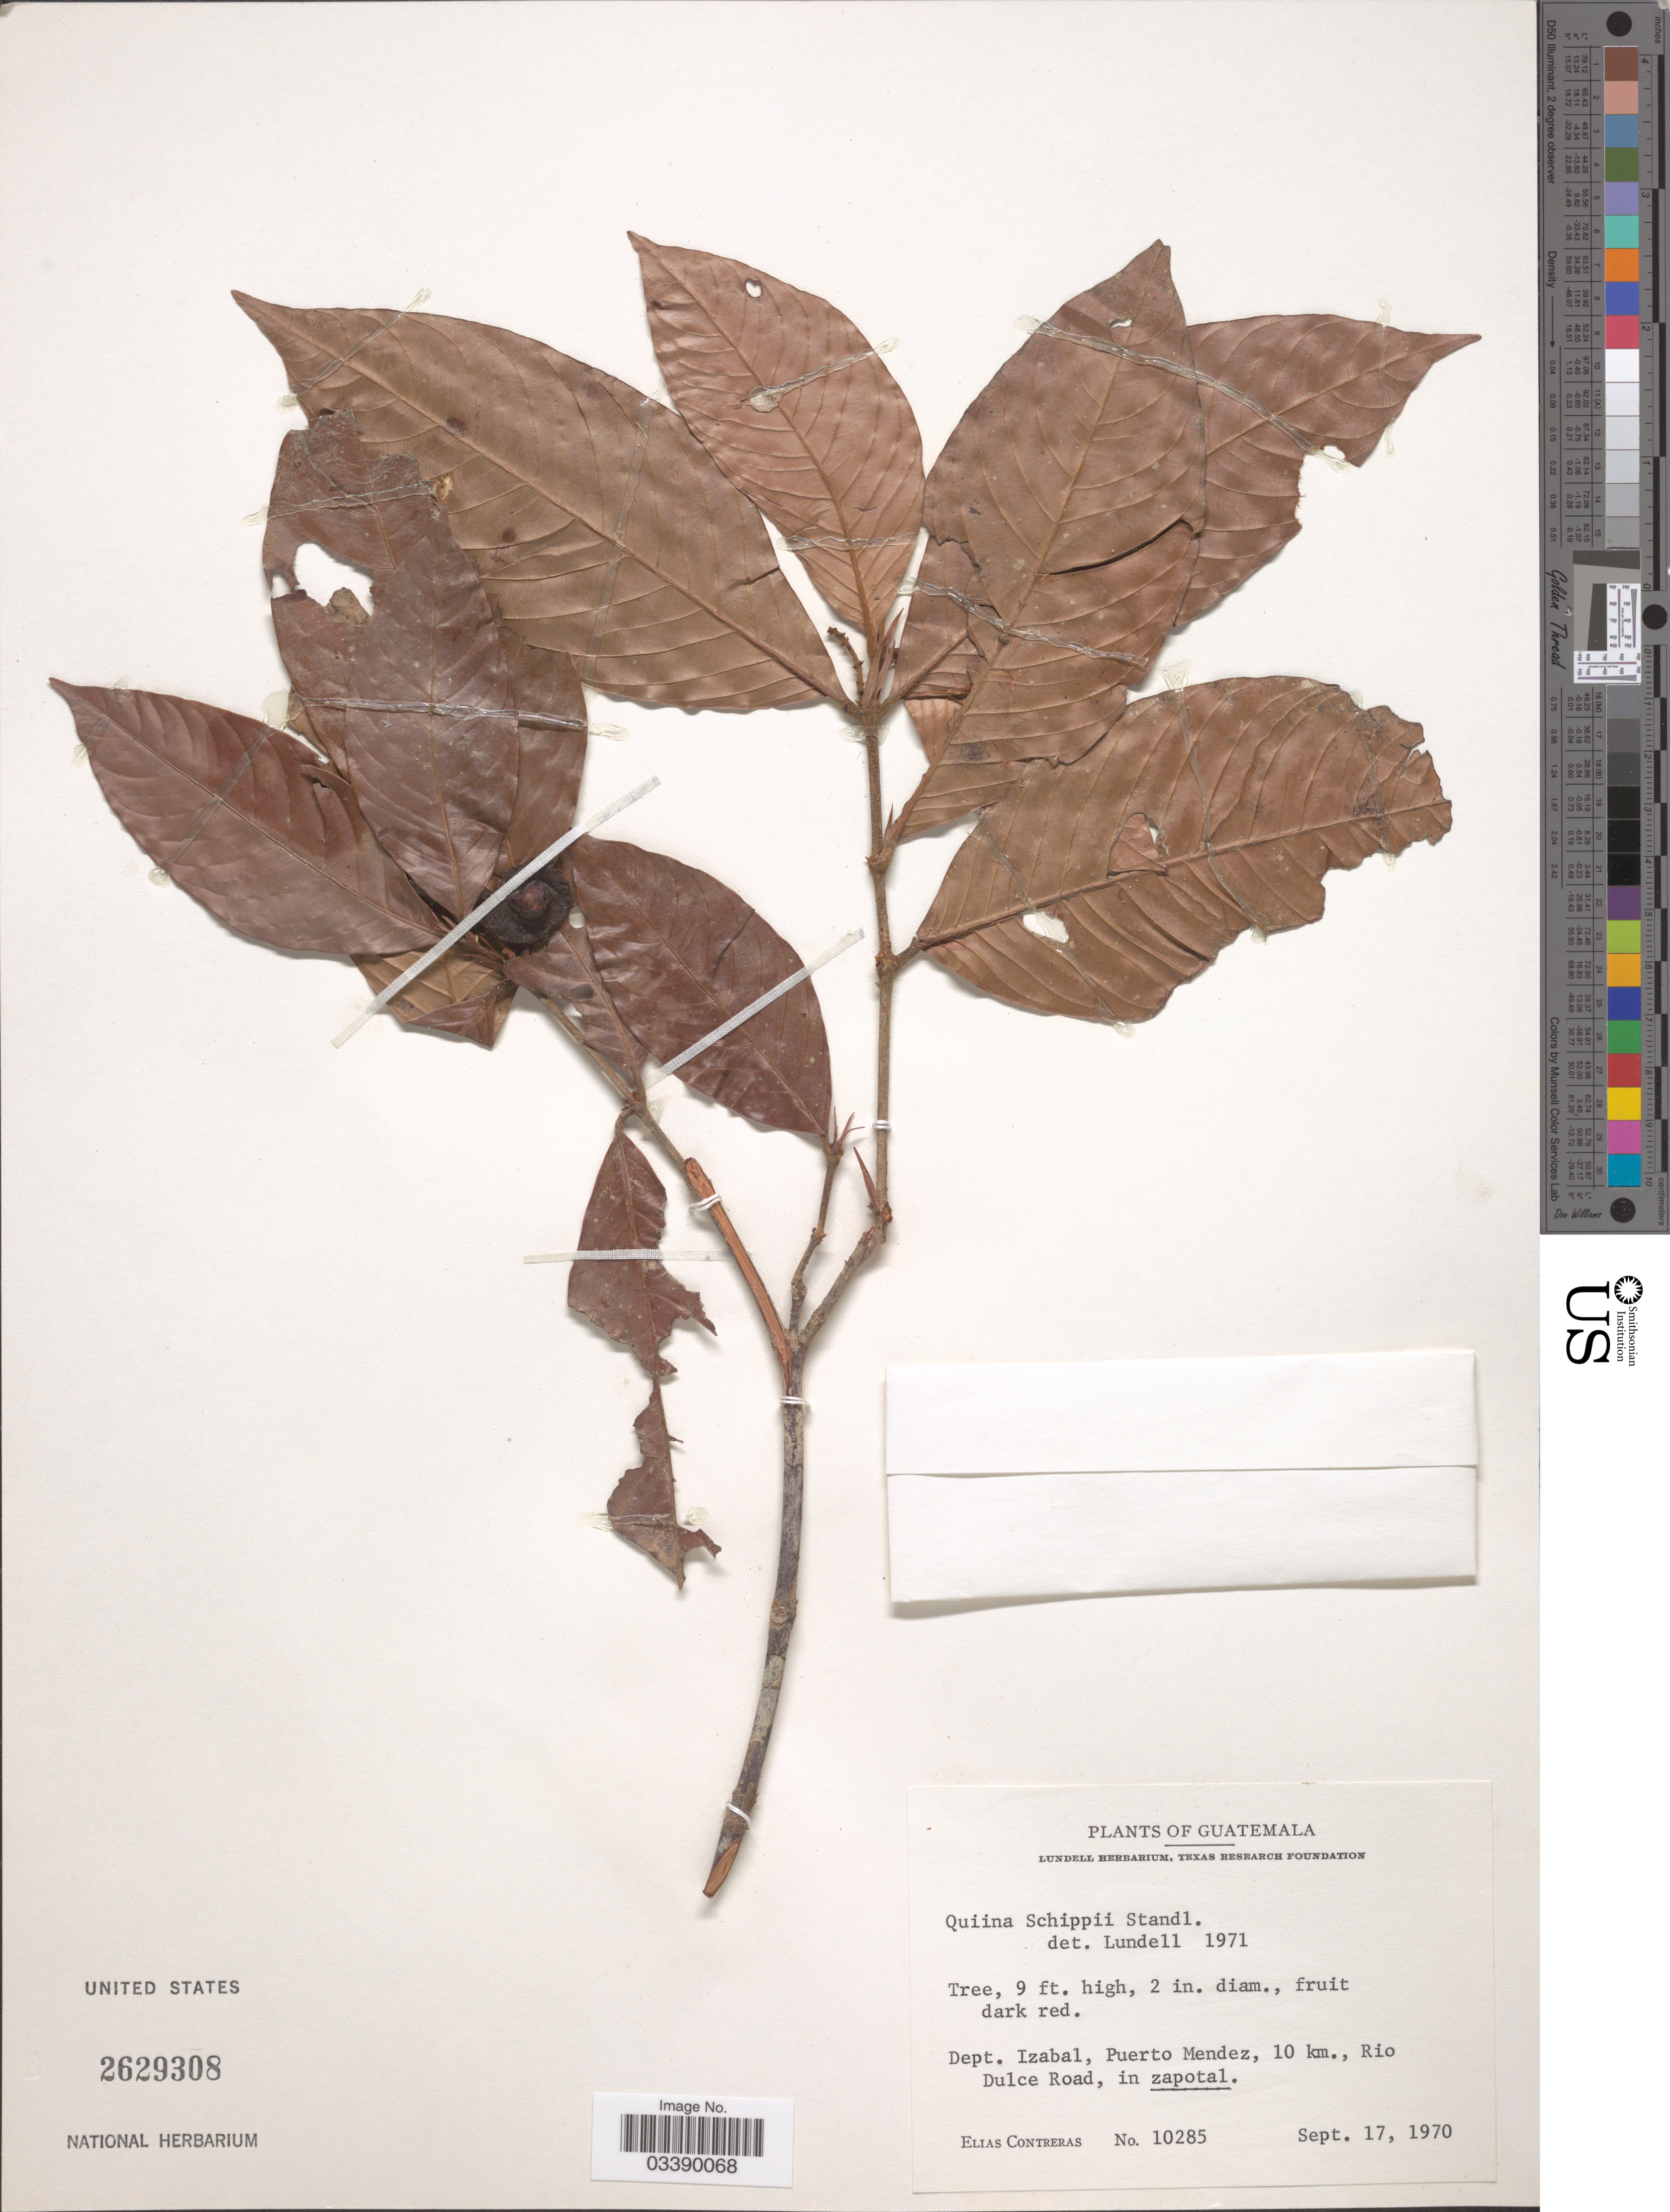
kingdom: Plantae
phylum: Tracheophyta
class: Magnoliopsida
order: Malpighiales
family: Quiinaceae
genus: Quiina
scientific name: Quiina schippii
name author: Standl.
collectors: E. Contreras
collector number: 10285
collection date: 1970-09-17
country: Guatemala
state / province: Izabal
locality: Dept. Izabal, Puerto Mendez, 10 km., Rio Dulce Road, in zapotal.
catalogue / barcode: US 2629308